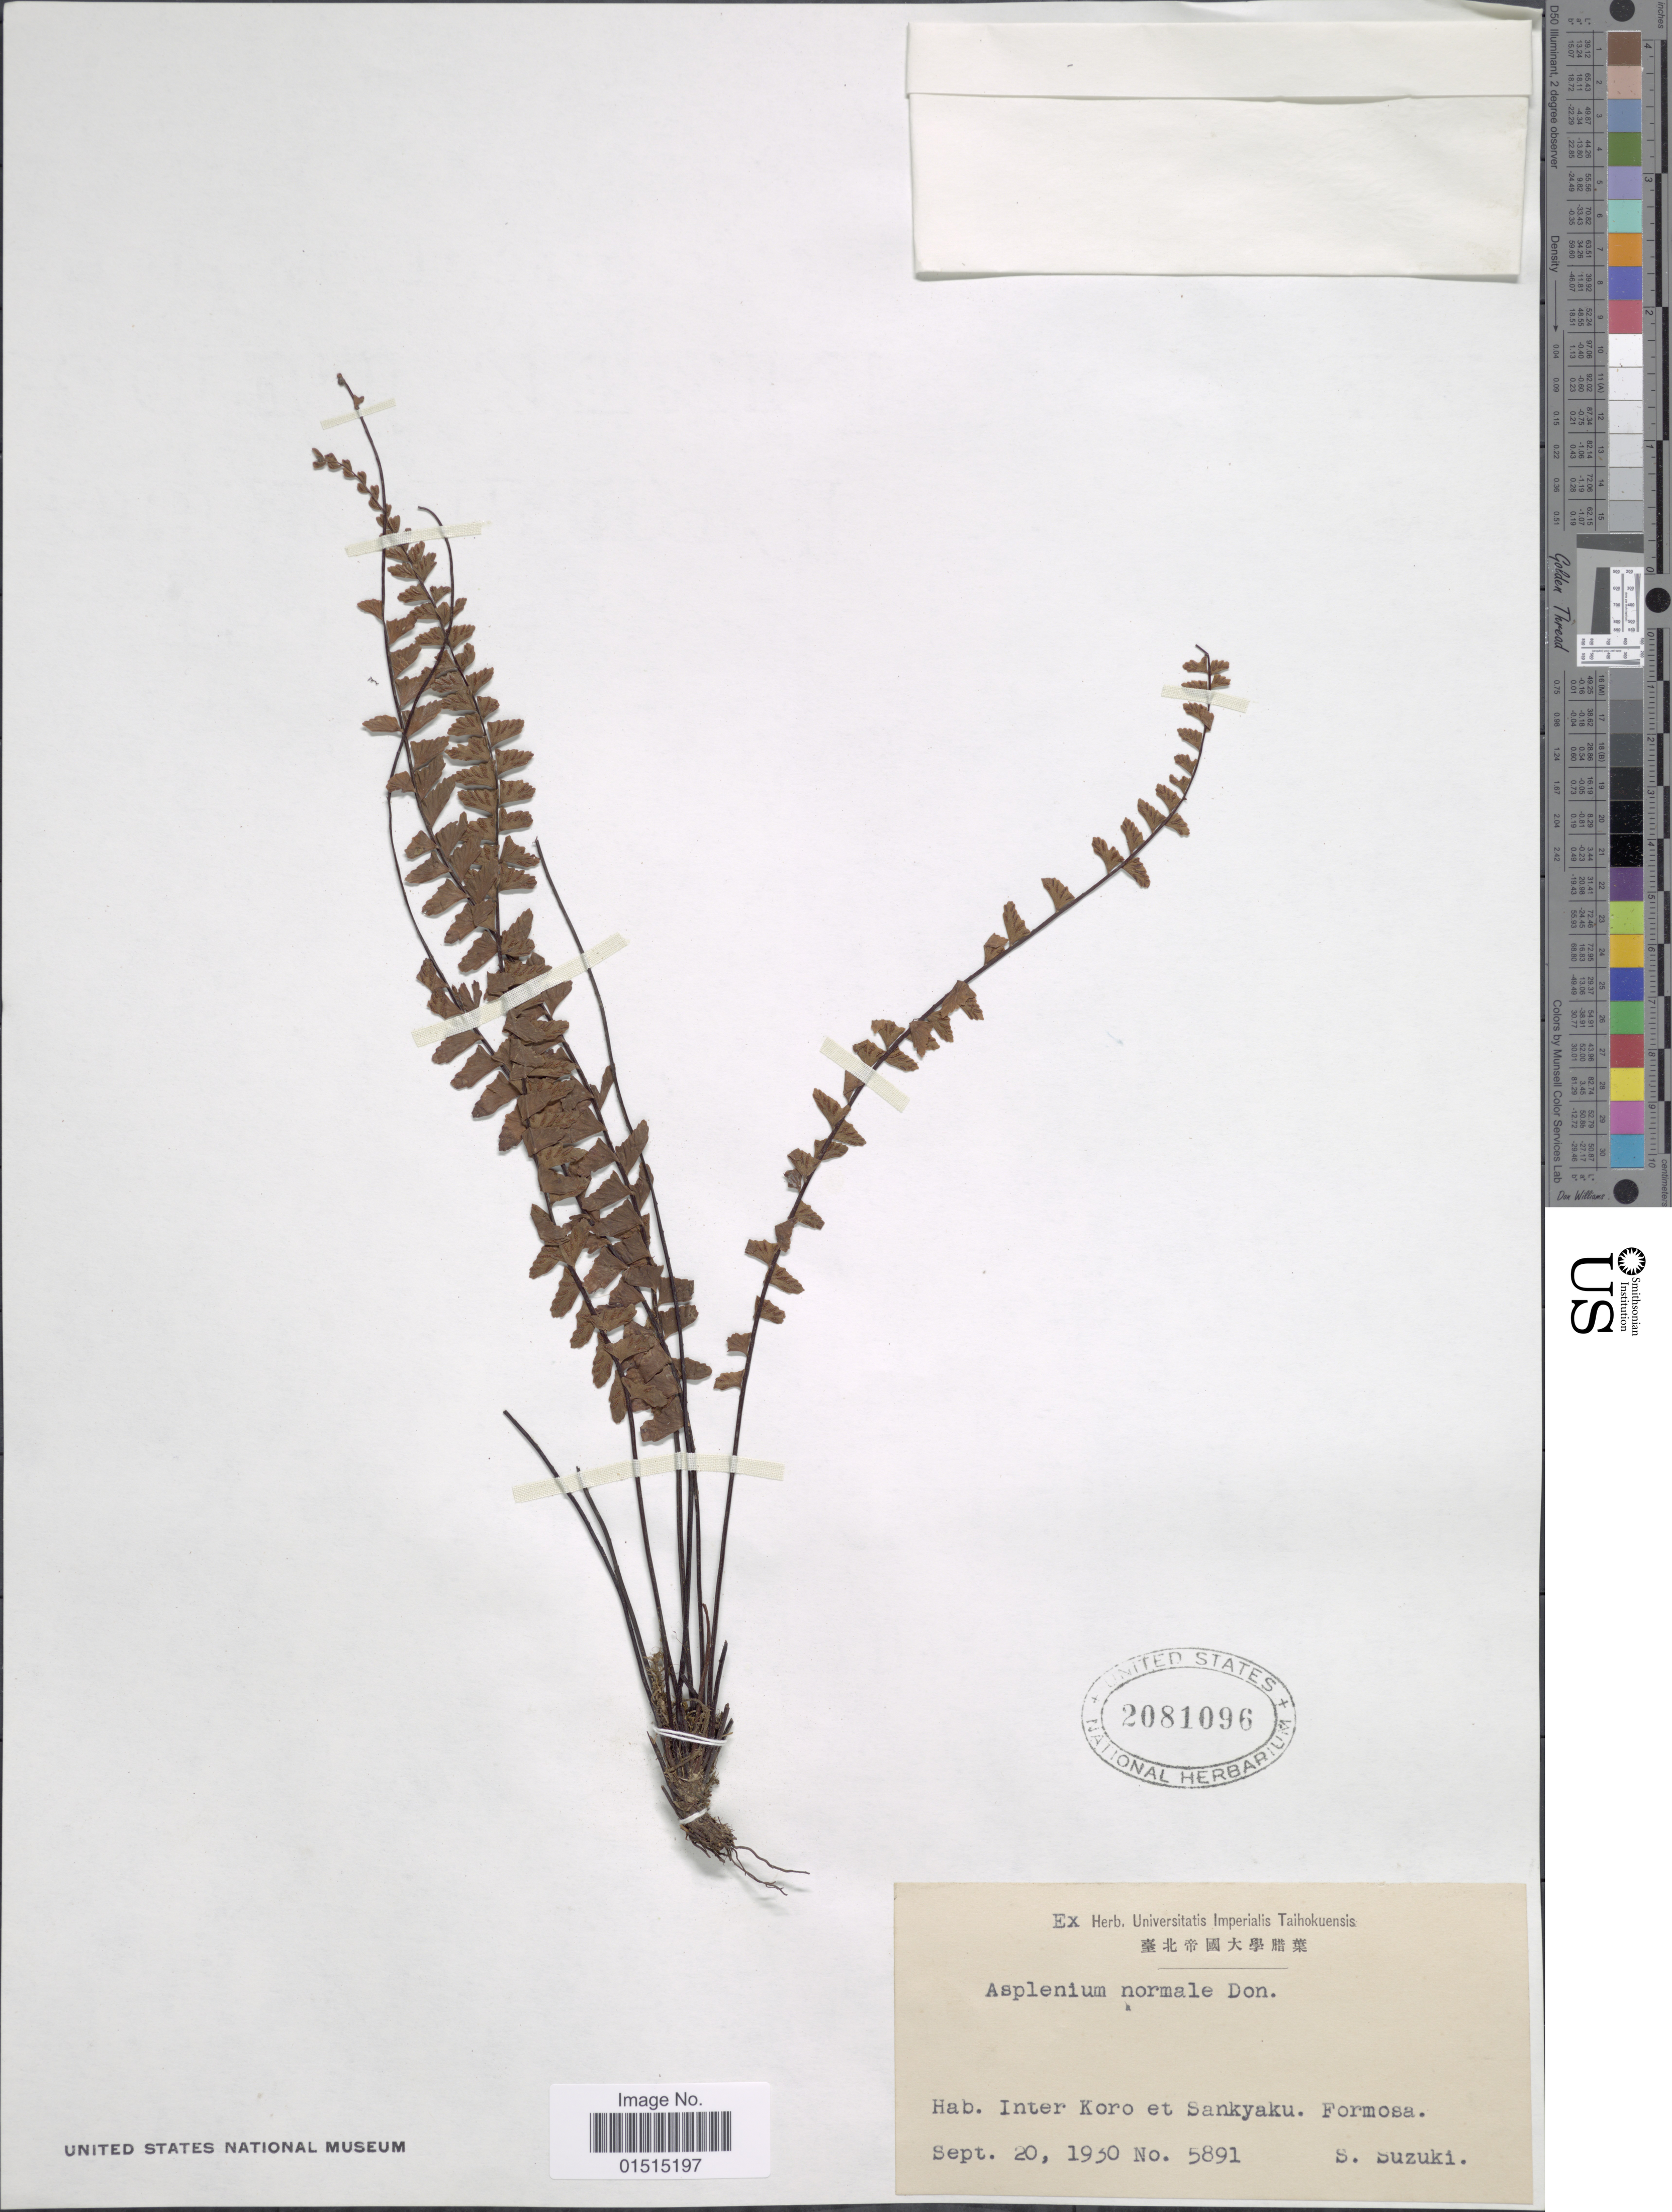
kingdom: Plantae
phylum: Tracheophyta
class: Polypodiopsida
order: Polypodiales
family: Aspleniaceae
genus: Asplenium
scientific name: Asplenium normale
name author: D. Don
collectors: S. Suzuki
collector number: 5891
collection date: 1930-09-20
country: Taiwan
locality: Inter Koro et Sankyaku, Formosa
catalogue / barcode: US 2081096